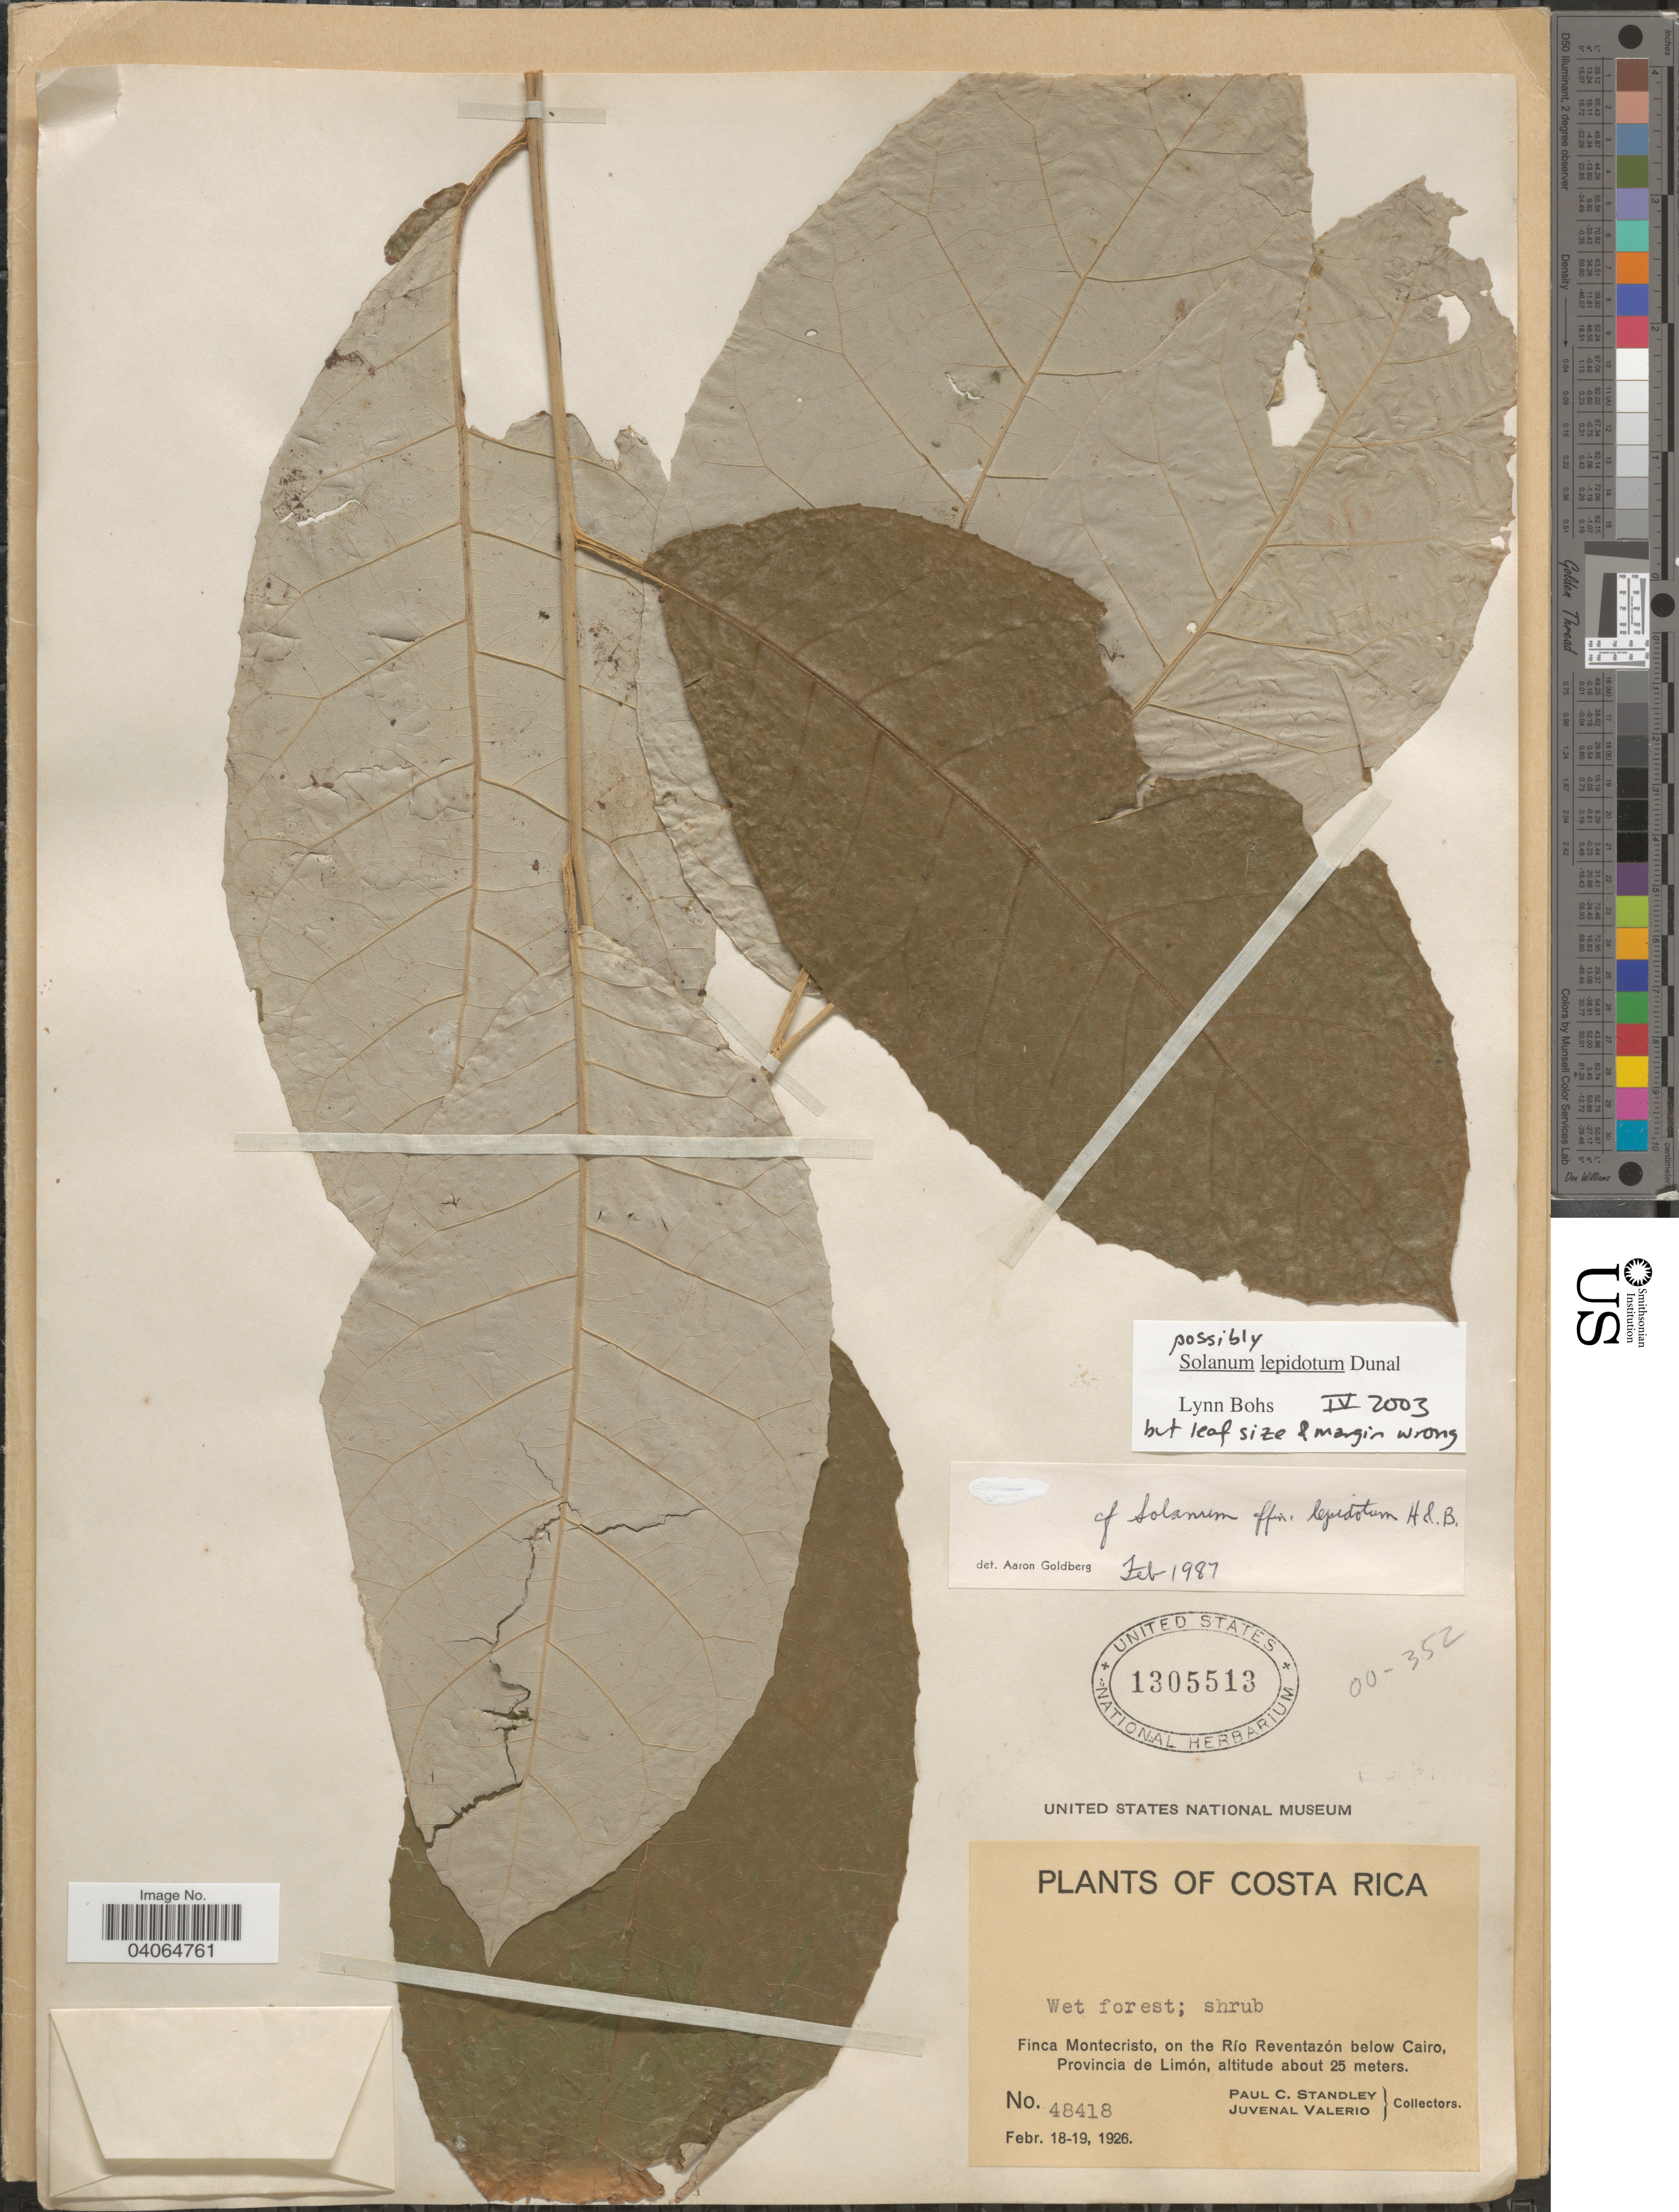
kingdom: Plantae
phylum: Tracheophyta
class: Magnoliopsida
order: Solanales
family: Solanaceae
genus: Solanum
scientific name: Solanum lepidotum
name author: Humb. & Bonpl. ex Dunal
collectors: P. C. Standley & J. Valerio R.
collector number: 48418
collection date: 1926-02-18/1926-02-19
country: Costa Rica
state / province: Limón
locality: Finca Montecristo, on the Río Reventazón below Cairo.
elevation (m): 25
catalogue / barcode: US 1305513